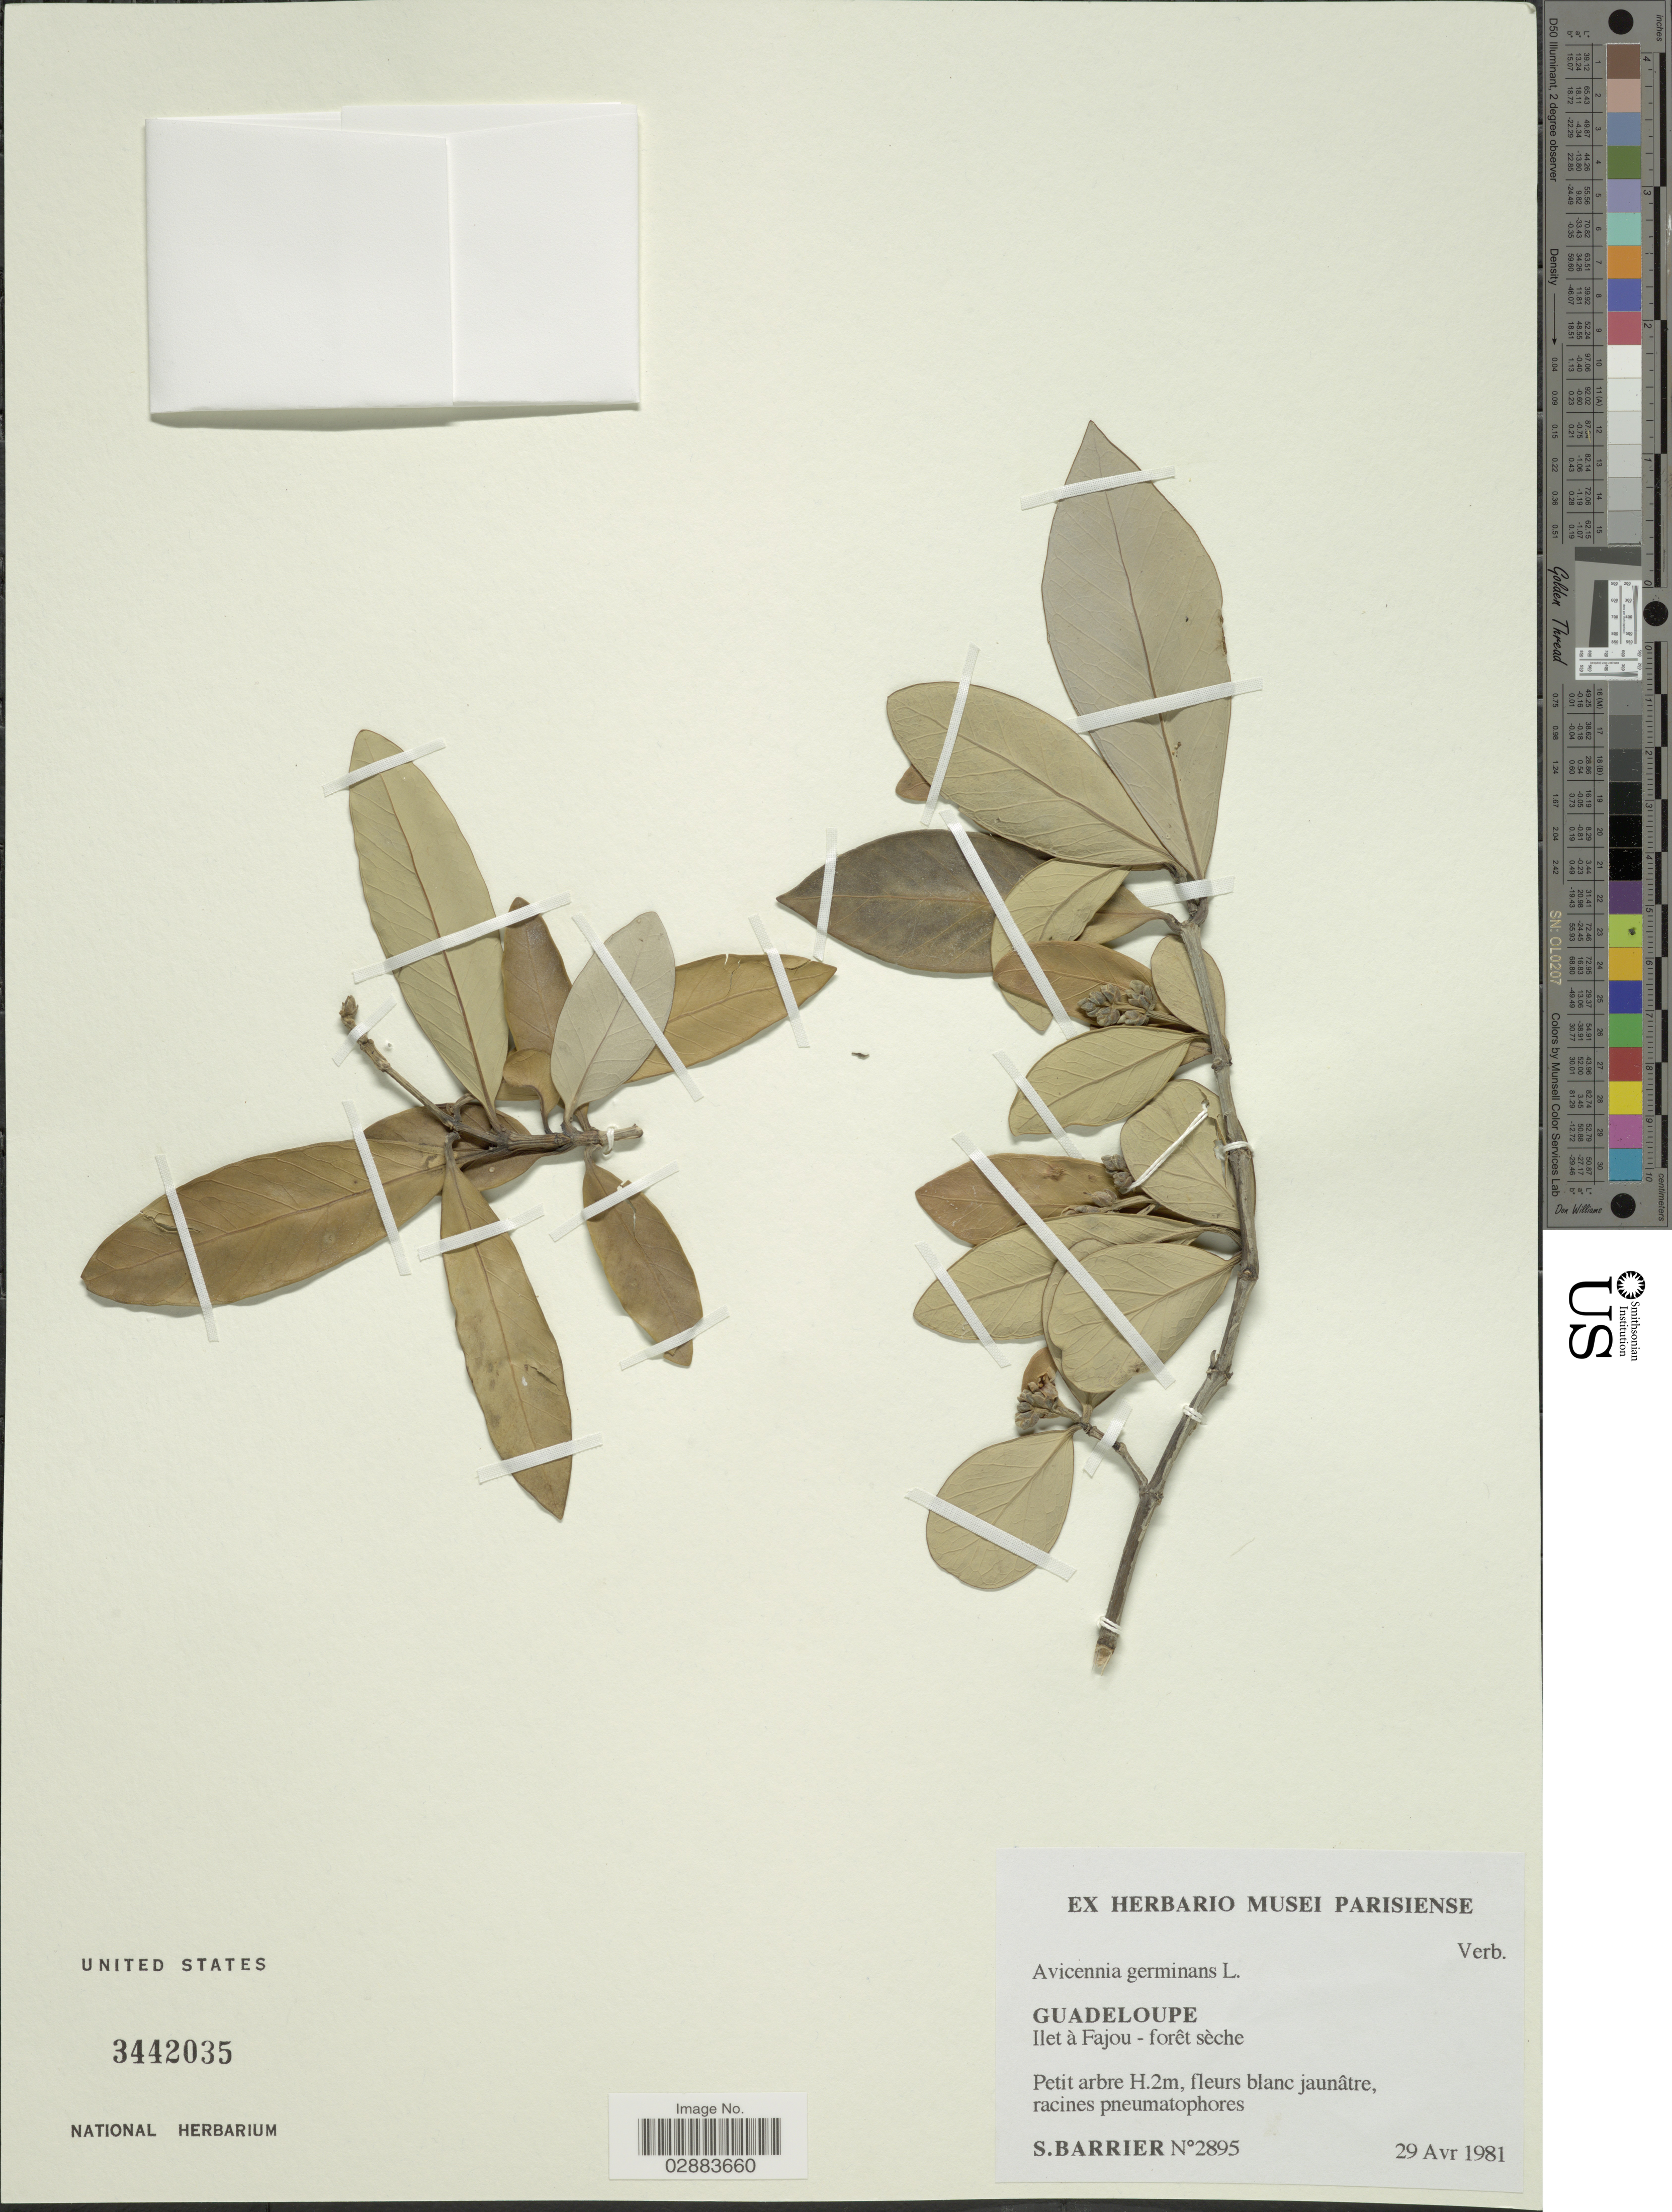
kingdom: Plantae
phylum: Tracheophyta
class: Magnoliopsida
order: Lamiales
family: Acanthaceae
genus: Avicennia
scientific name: Avicennia germinans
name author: (L.) L.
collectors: S. Barrier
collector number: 2895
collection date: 1981-04-29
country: Guadeloupe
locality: Ilet à Fajou.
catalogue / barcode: US 3442035